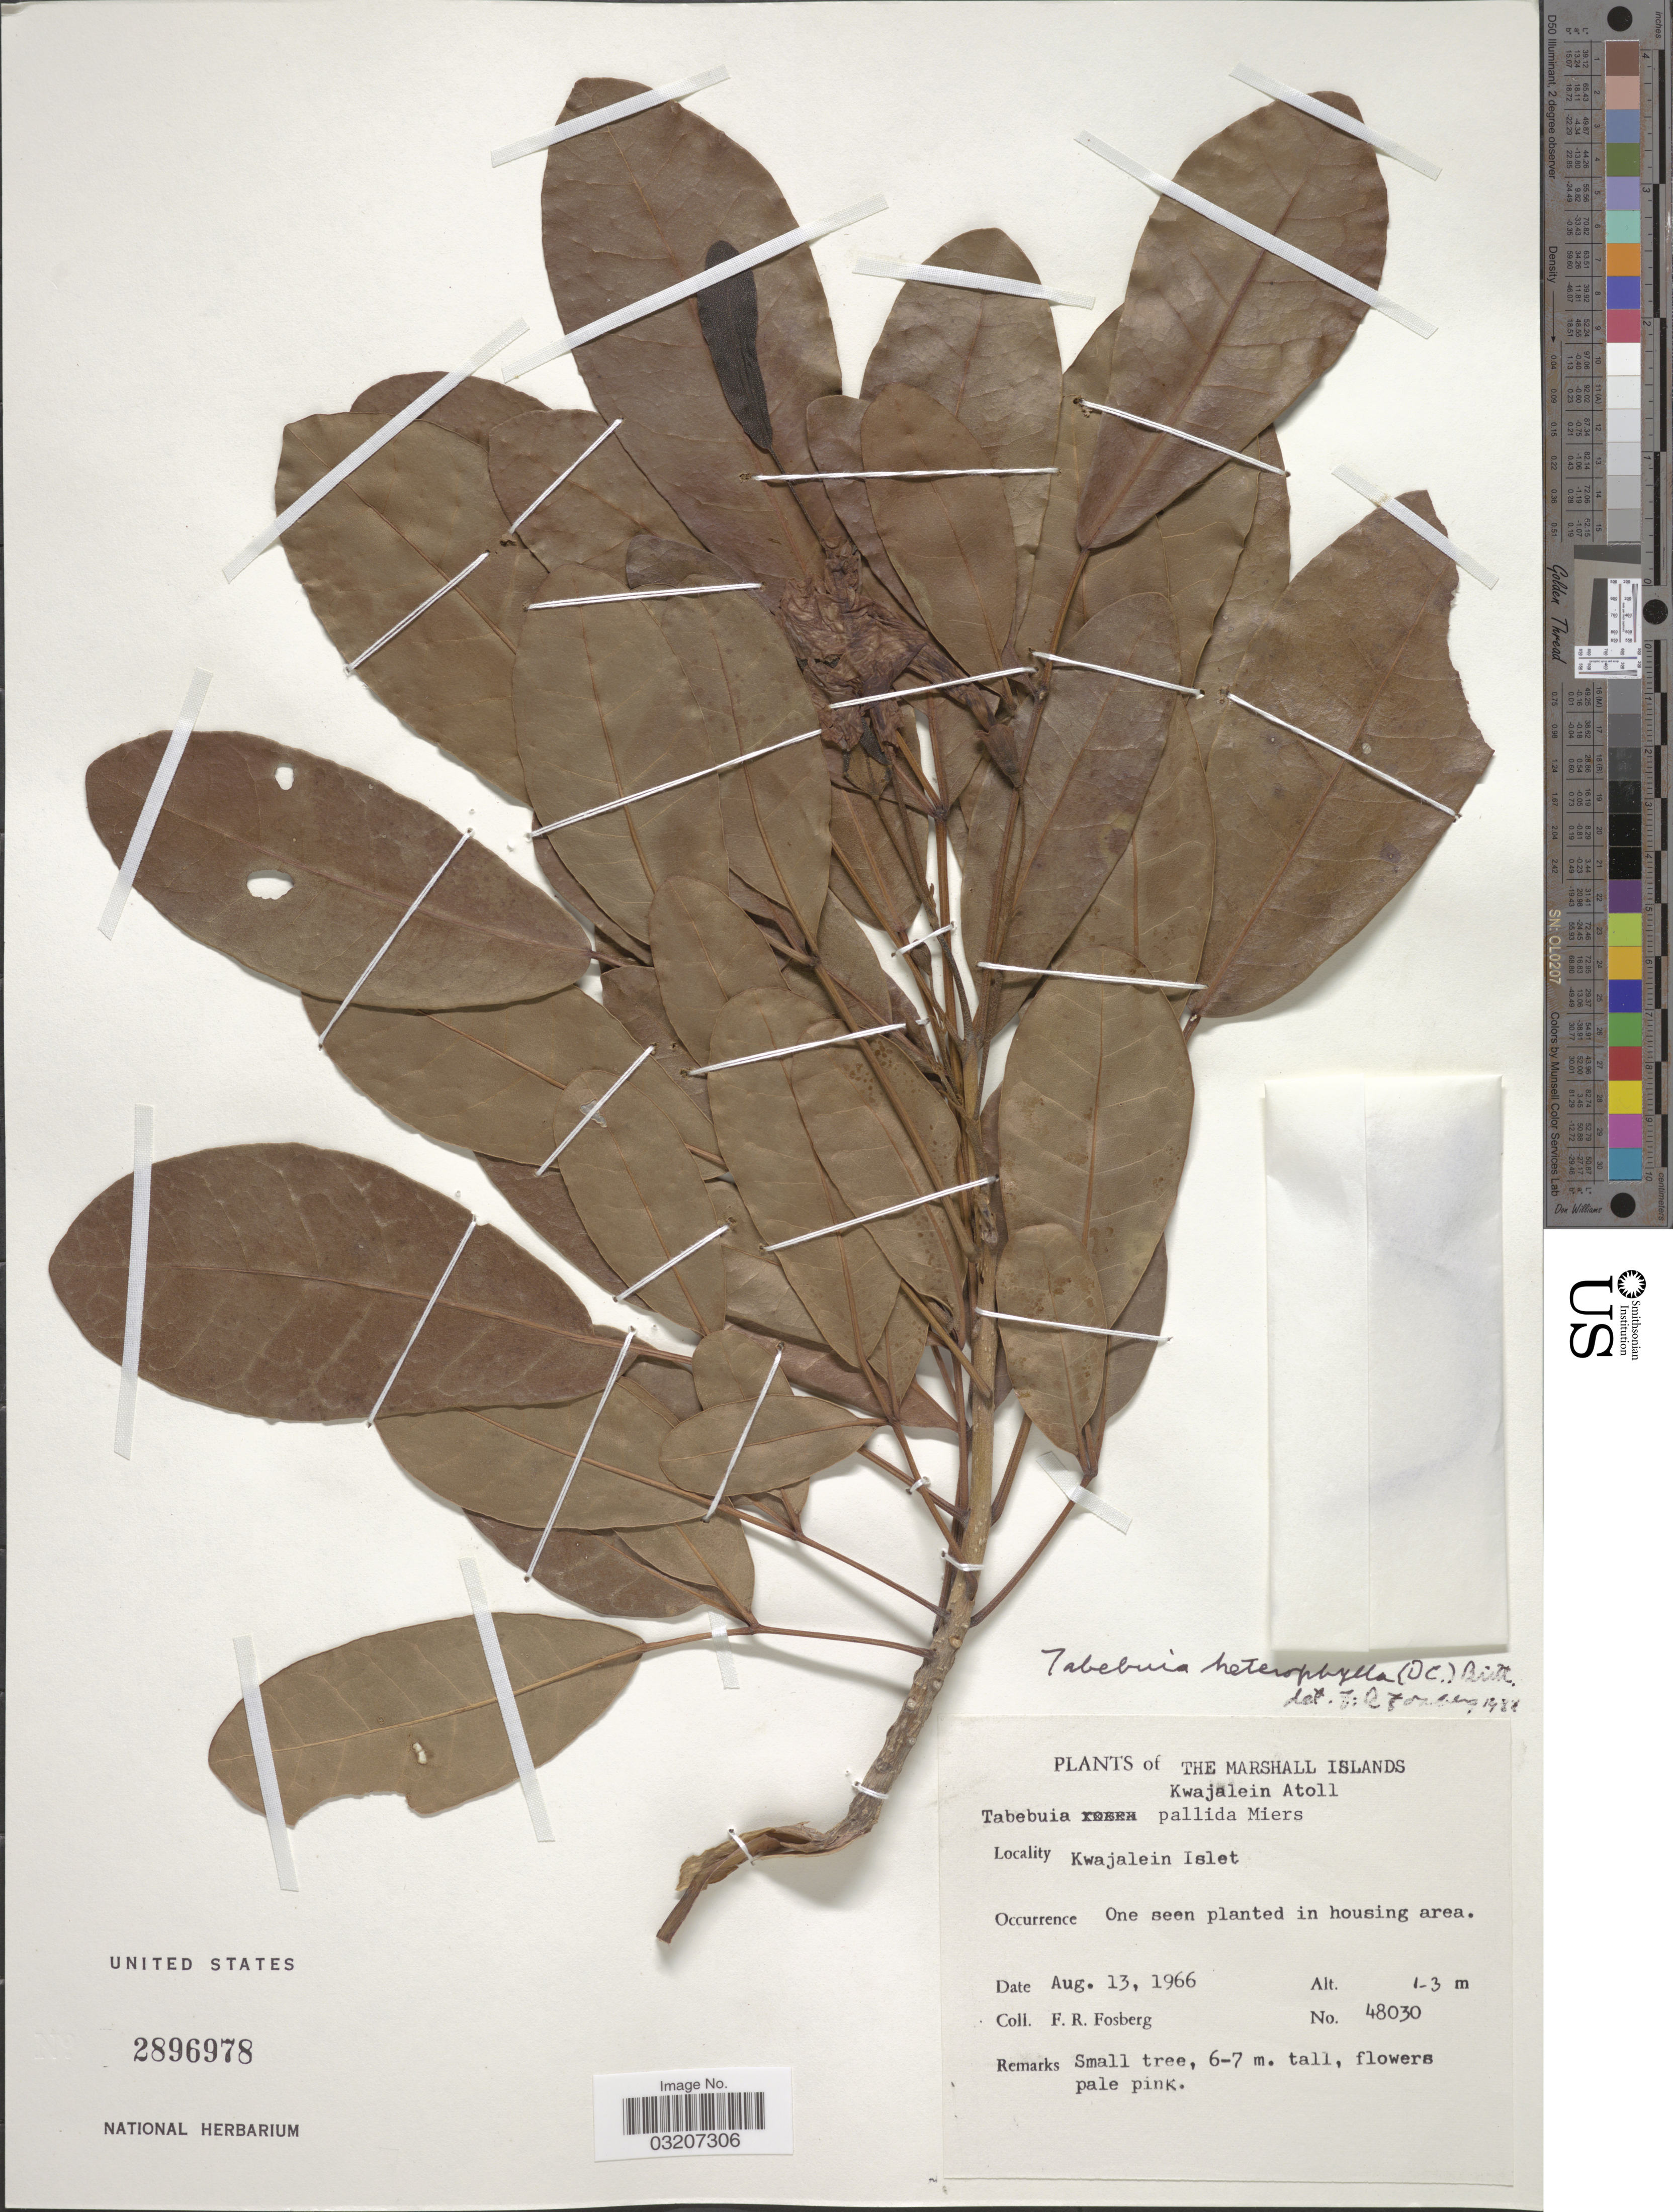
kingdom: Plantae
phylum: Tracheophyta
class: Magnoliopsida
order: Lamiales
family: Bignoniaceae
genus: Tabebuia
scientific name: Tabebuia heterophylla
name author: (DC.) Britton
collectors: F. R. Fosberg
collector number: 48030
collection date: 1966-08-13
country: Marshall Islands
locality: Kwajalein Atoll, Kwajalein Islet.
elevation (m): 1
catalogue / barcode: US 2896978